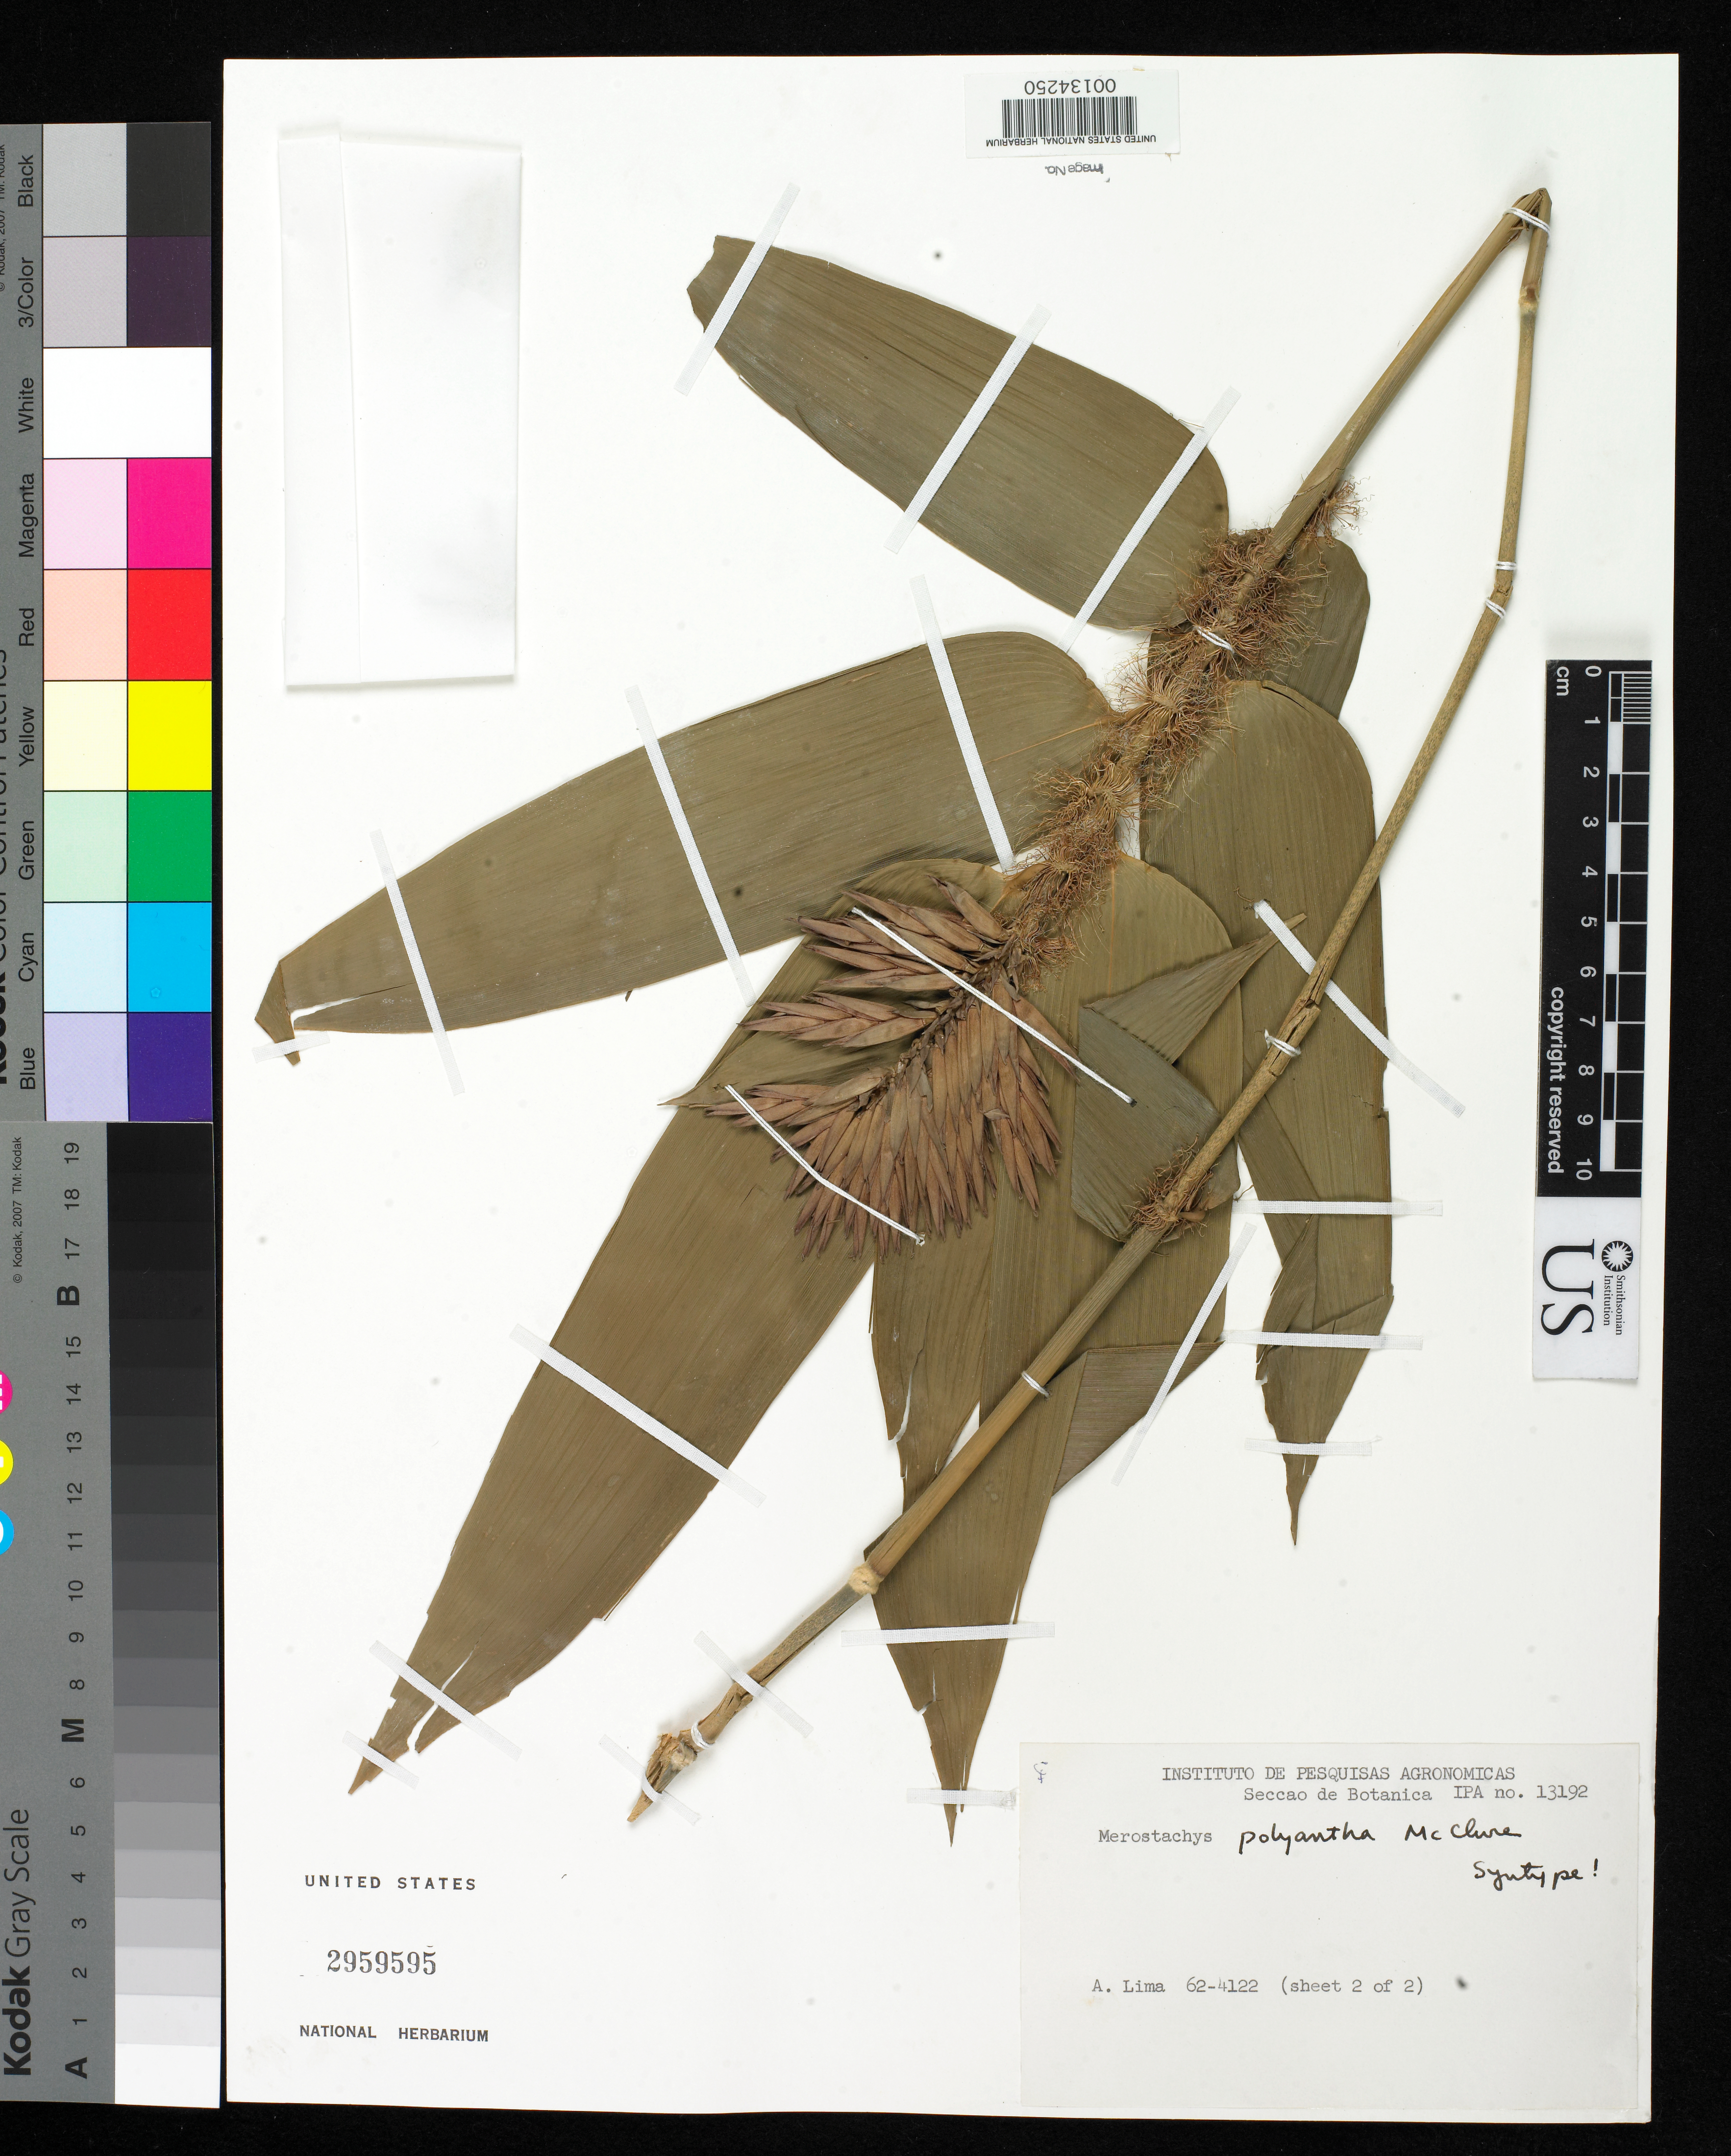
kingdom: Plantae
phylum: Tracheophyta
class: Liliopsida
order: Poales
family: Poaceae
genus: Merostachys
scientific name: Merostachys polyantha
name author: McClure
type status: Syntype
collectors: A. Lima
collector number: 62-4122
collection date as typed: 24 Aug 1962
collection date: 1962-08-24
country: Brazil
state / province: São Paulo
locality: Serra de Mongague, pr. Praia Grande.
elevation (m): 100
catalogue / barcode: US 2959595